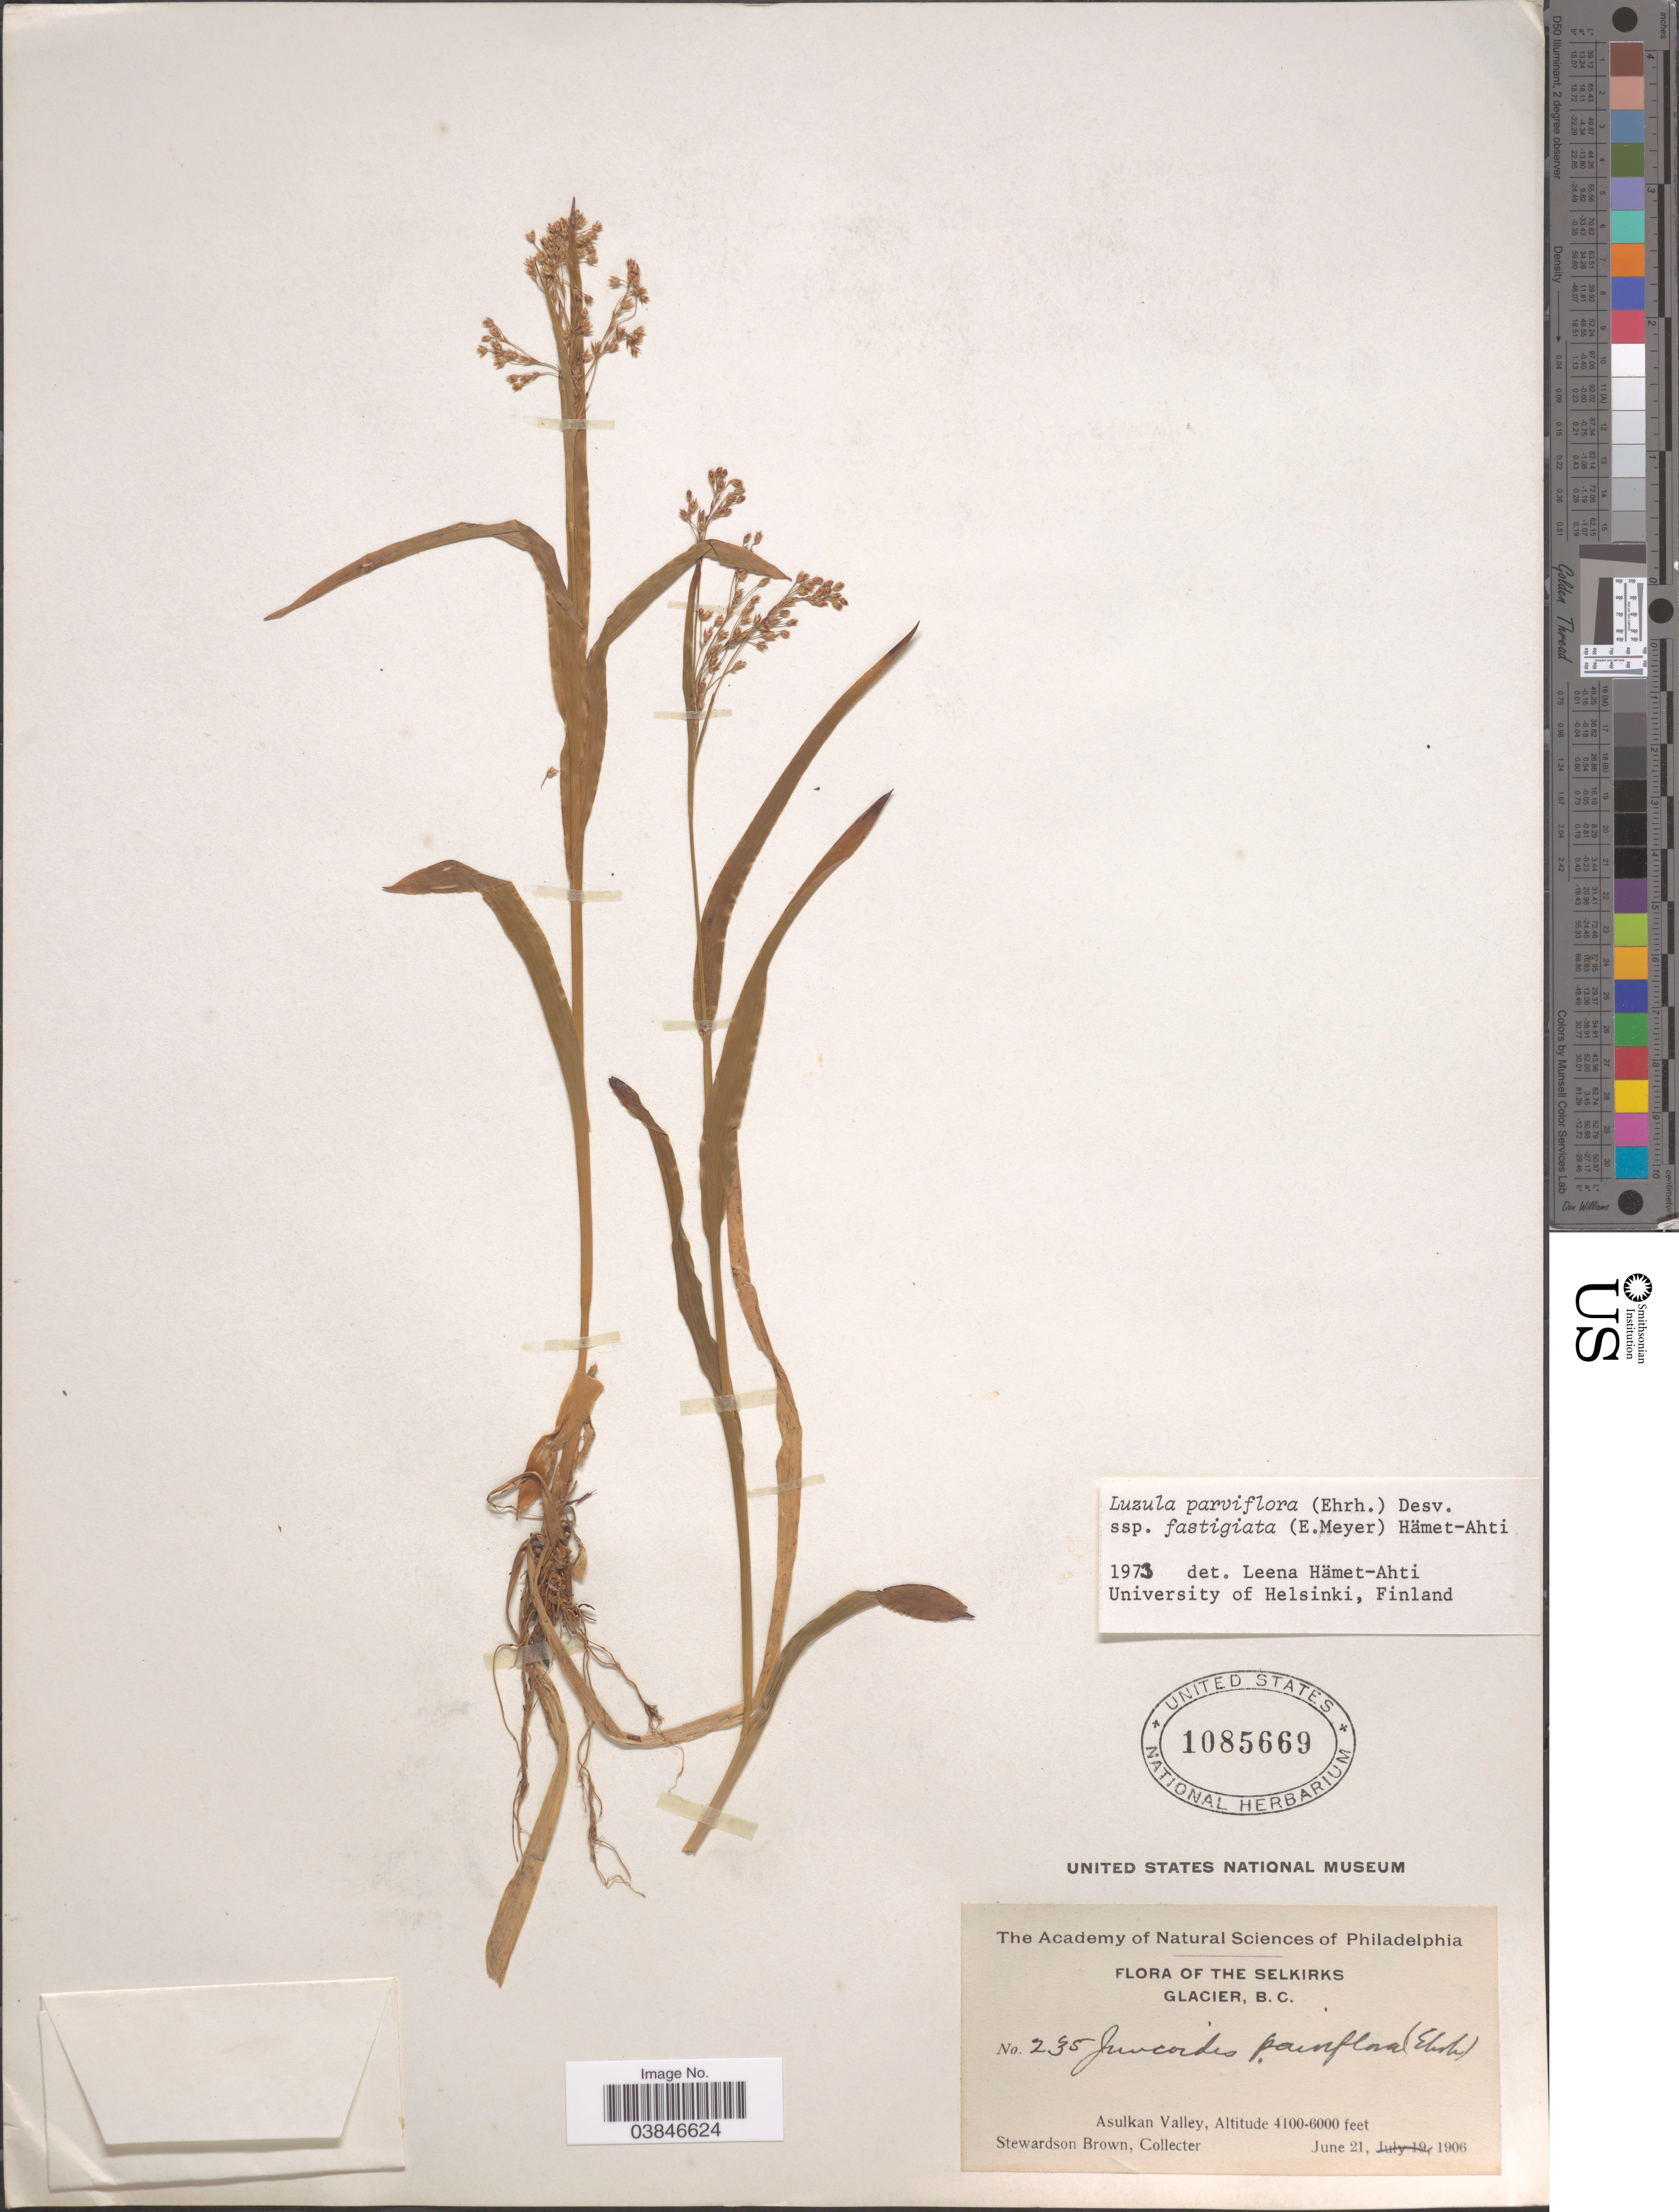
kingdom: Plantae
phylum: Tracheophyta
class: Liliopsida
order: Poales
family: Juncaceae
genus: Luzula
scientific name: Luzula parviflora subsp. fastigiata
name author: Buchenau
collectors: S. Brown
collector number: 235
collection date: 1906-06-21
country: Canada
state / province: British Columbia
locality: Selkirks Glacier, B. C. Asulkan Valley.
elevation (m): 1250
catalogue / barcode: US 1085669